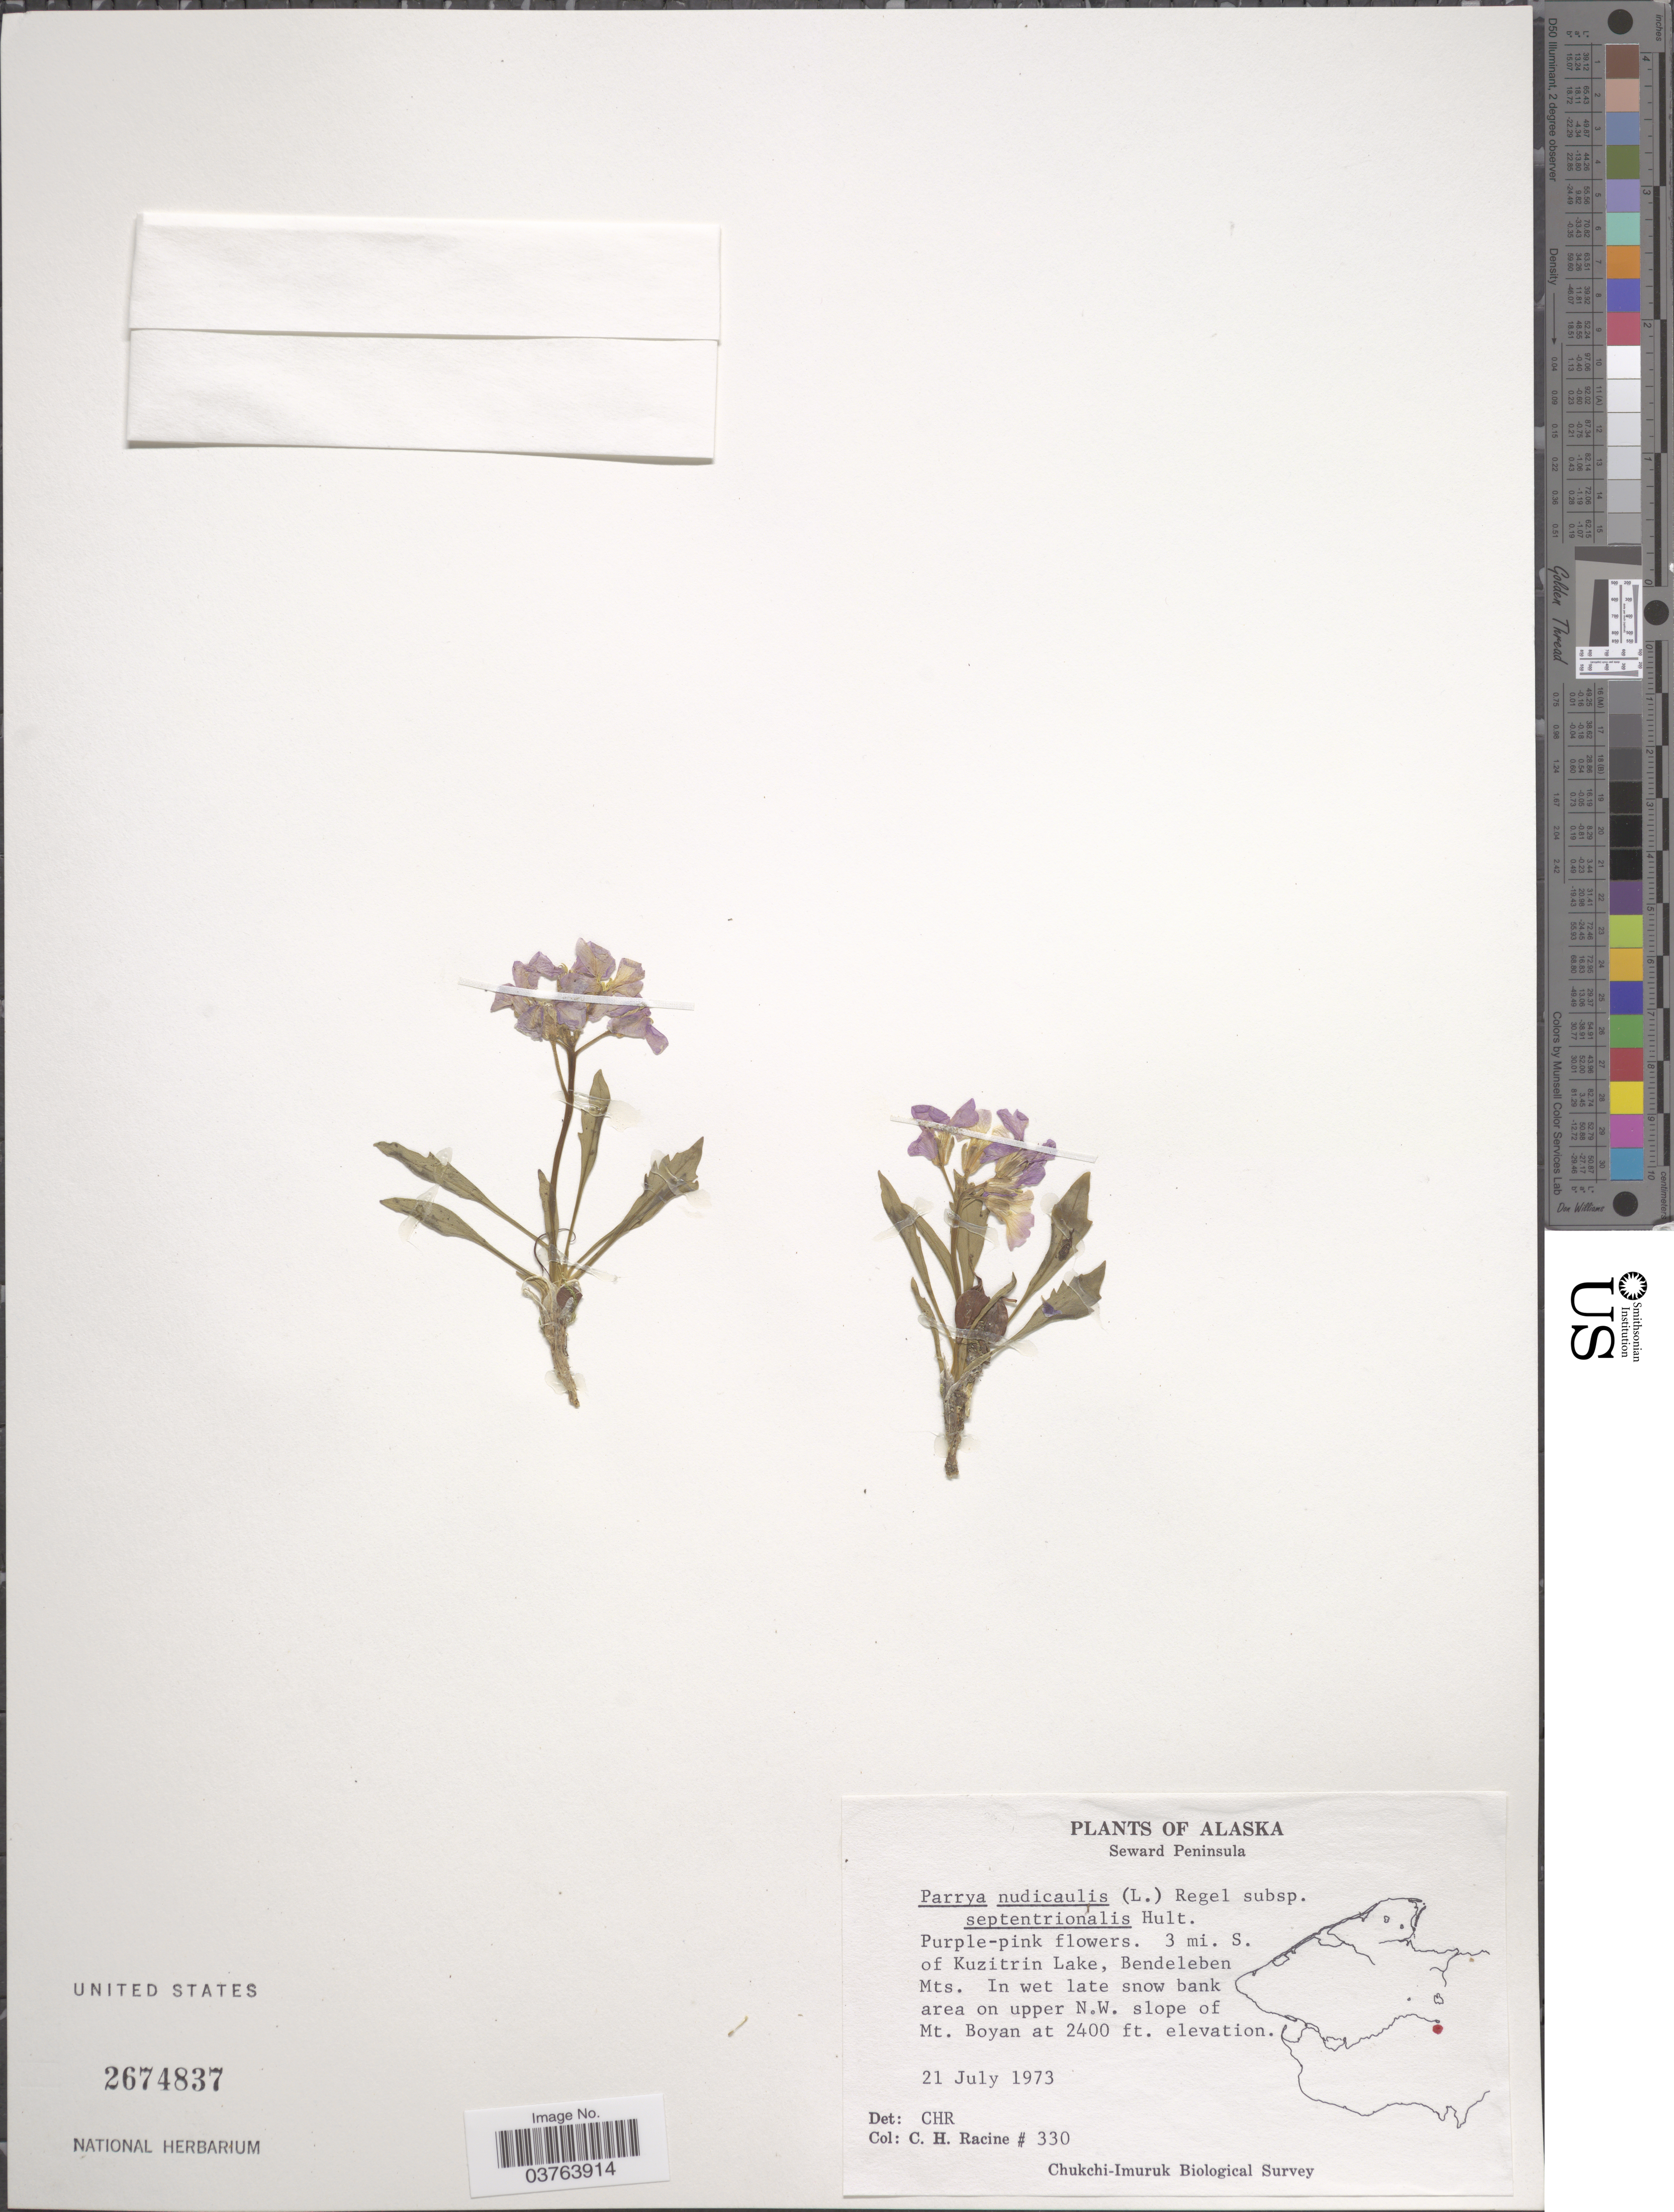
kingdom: Plantae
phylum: Tracheophyta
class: Magnoliopsida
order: Brassicales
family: Brassicaceae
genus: Parrya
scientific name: Parrya nudicaulis subsp. septentrionalis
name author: Hultén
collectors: C. Racine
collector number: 330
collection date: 1973-07-21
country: United States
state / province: Alaska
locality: Seward Peninsula. 3 mi. S. of Kuzitrin Lake, Bendeleben Mts. In wet snow bank area on upper N. W. slope of Mt. Boyan.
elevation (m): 732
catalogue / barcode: US 2674837